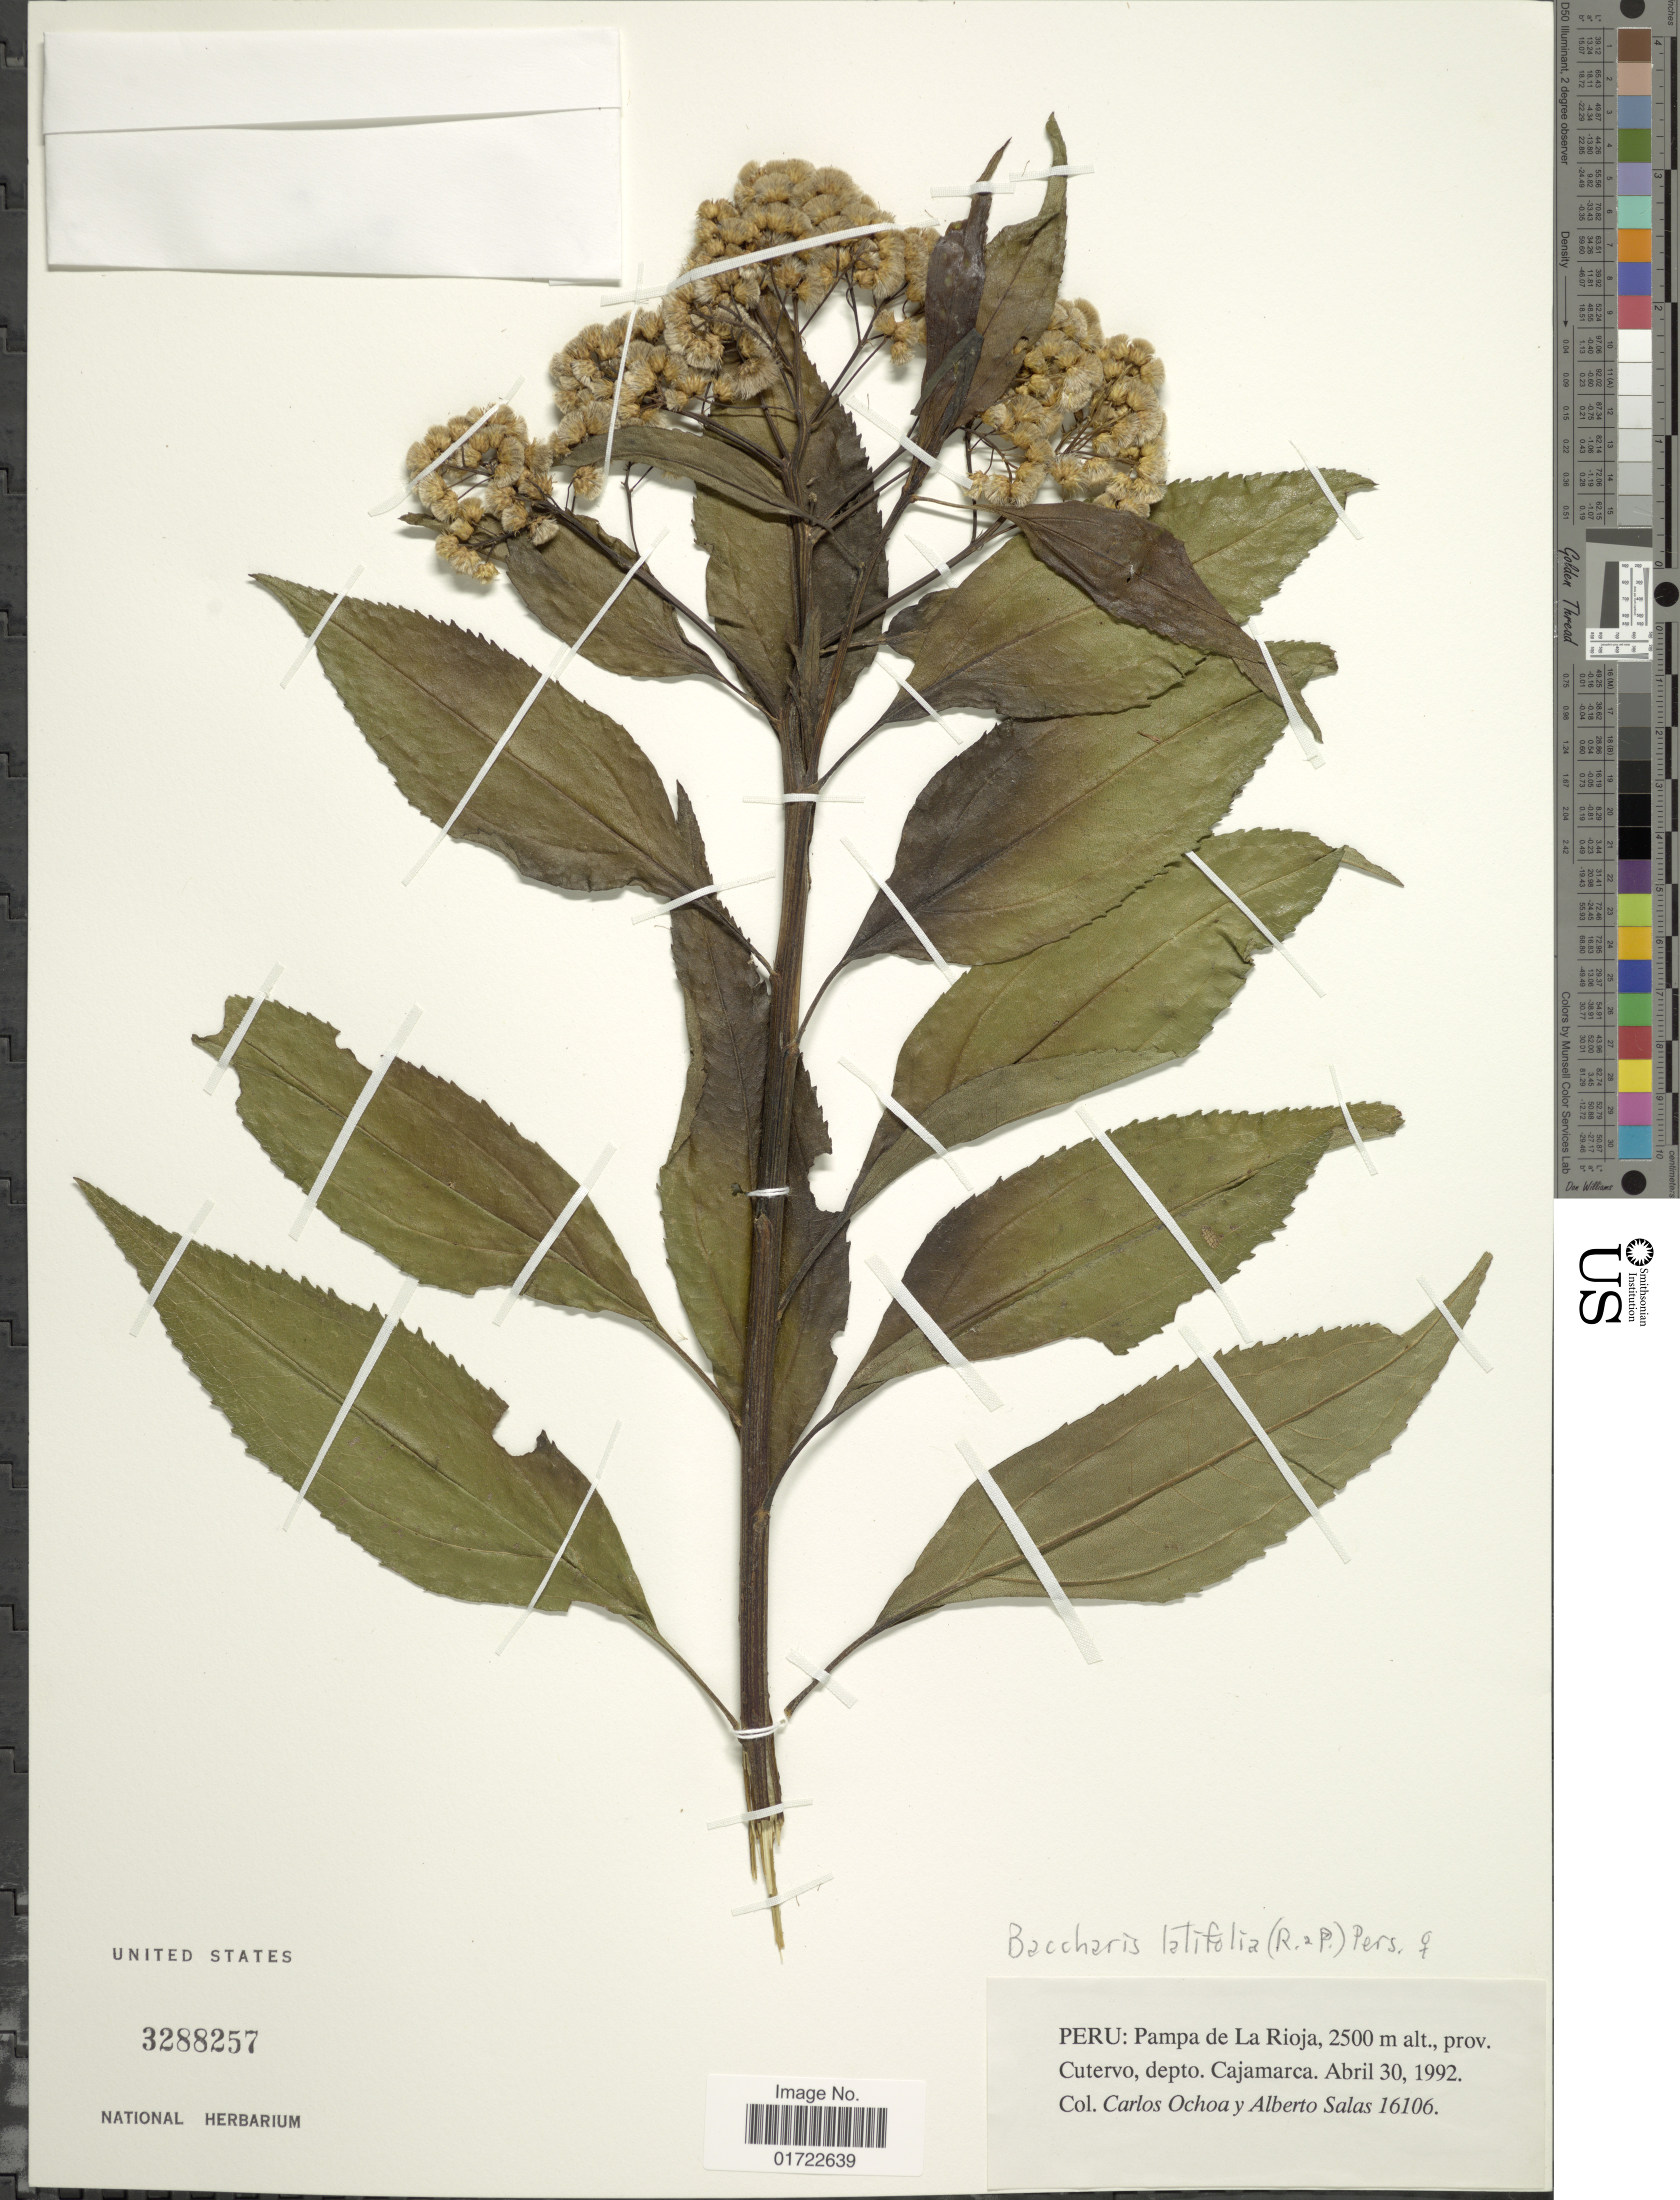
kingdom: Plantae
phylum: Tracheophyta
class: Magnoliopsida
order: Asterales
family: Asteraceae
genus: Baccharis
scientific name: Baccharis latifolia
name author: (Ruiz & Pav.) Pers.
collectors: C. Ochoa & A. Salas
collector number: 161606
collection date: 1992-04-30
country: Peru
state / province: Cajamarca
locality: Pampa de La Rioja, Cutervo , depto. Cajamarca.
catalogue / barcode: US 3288257